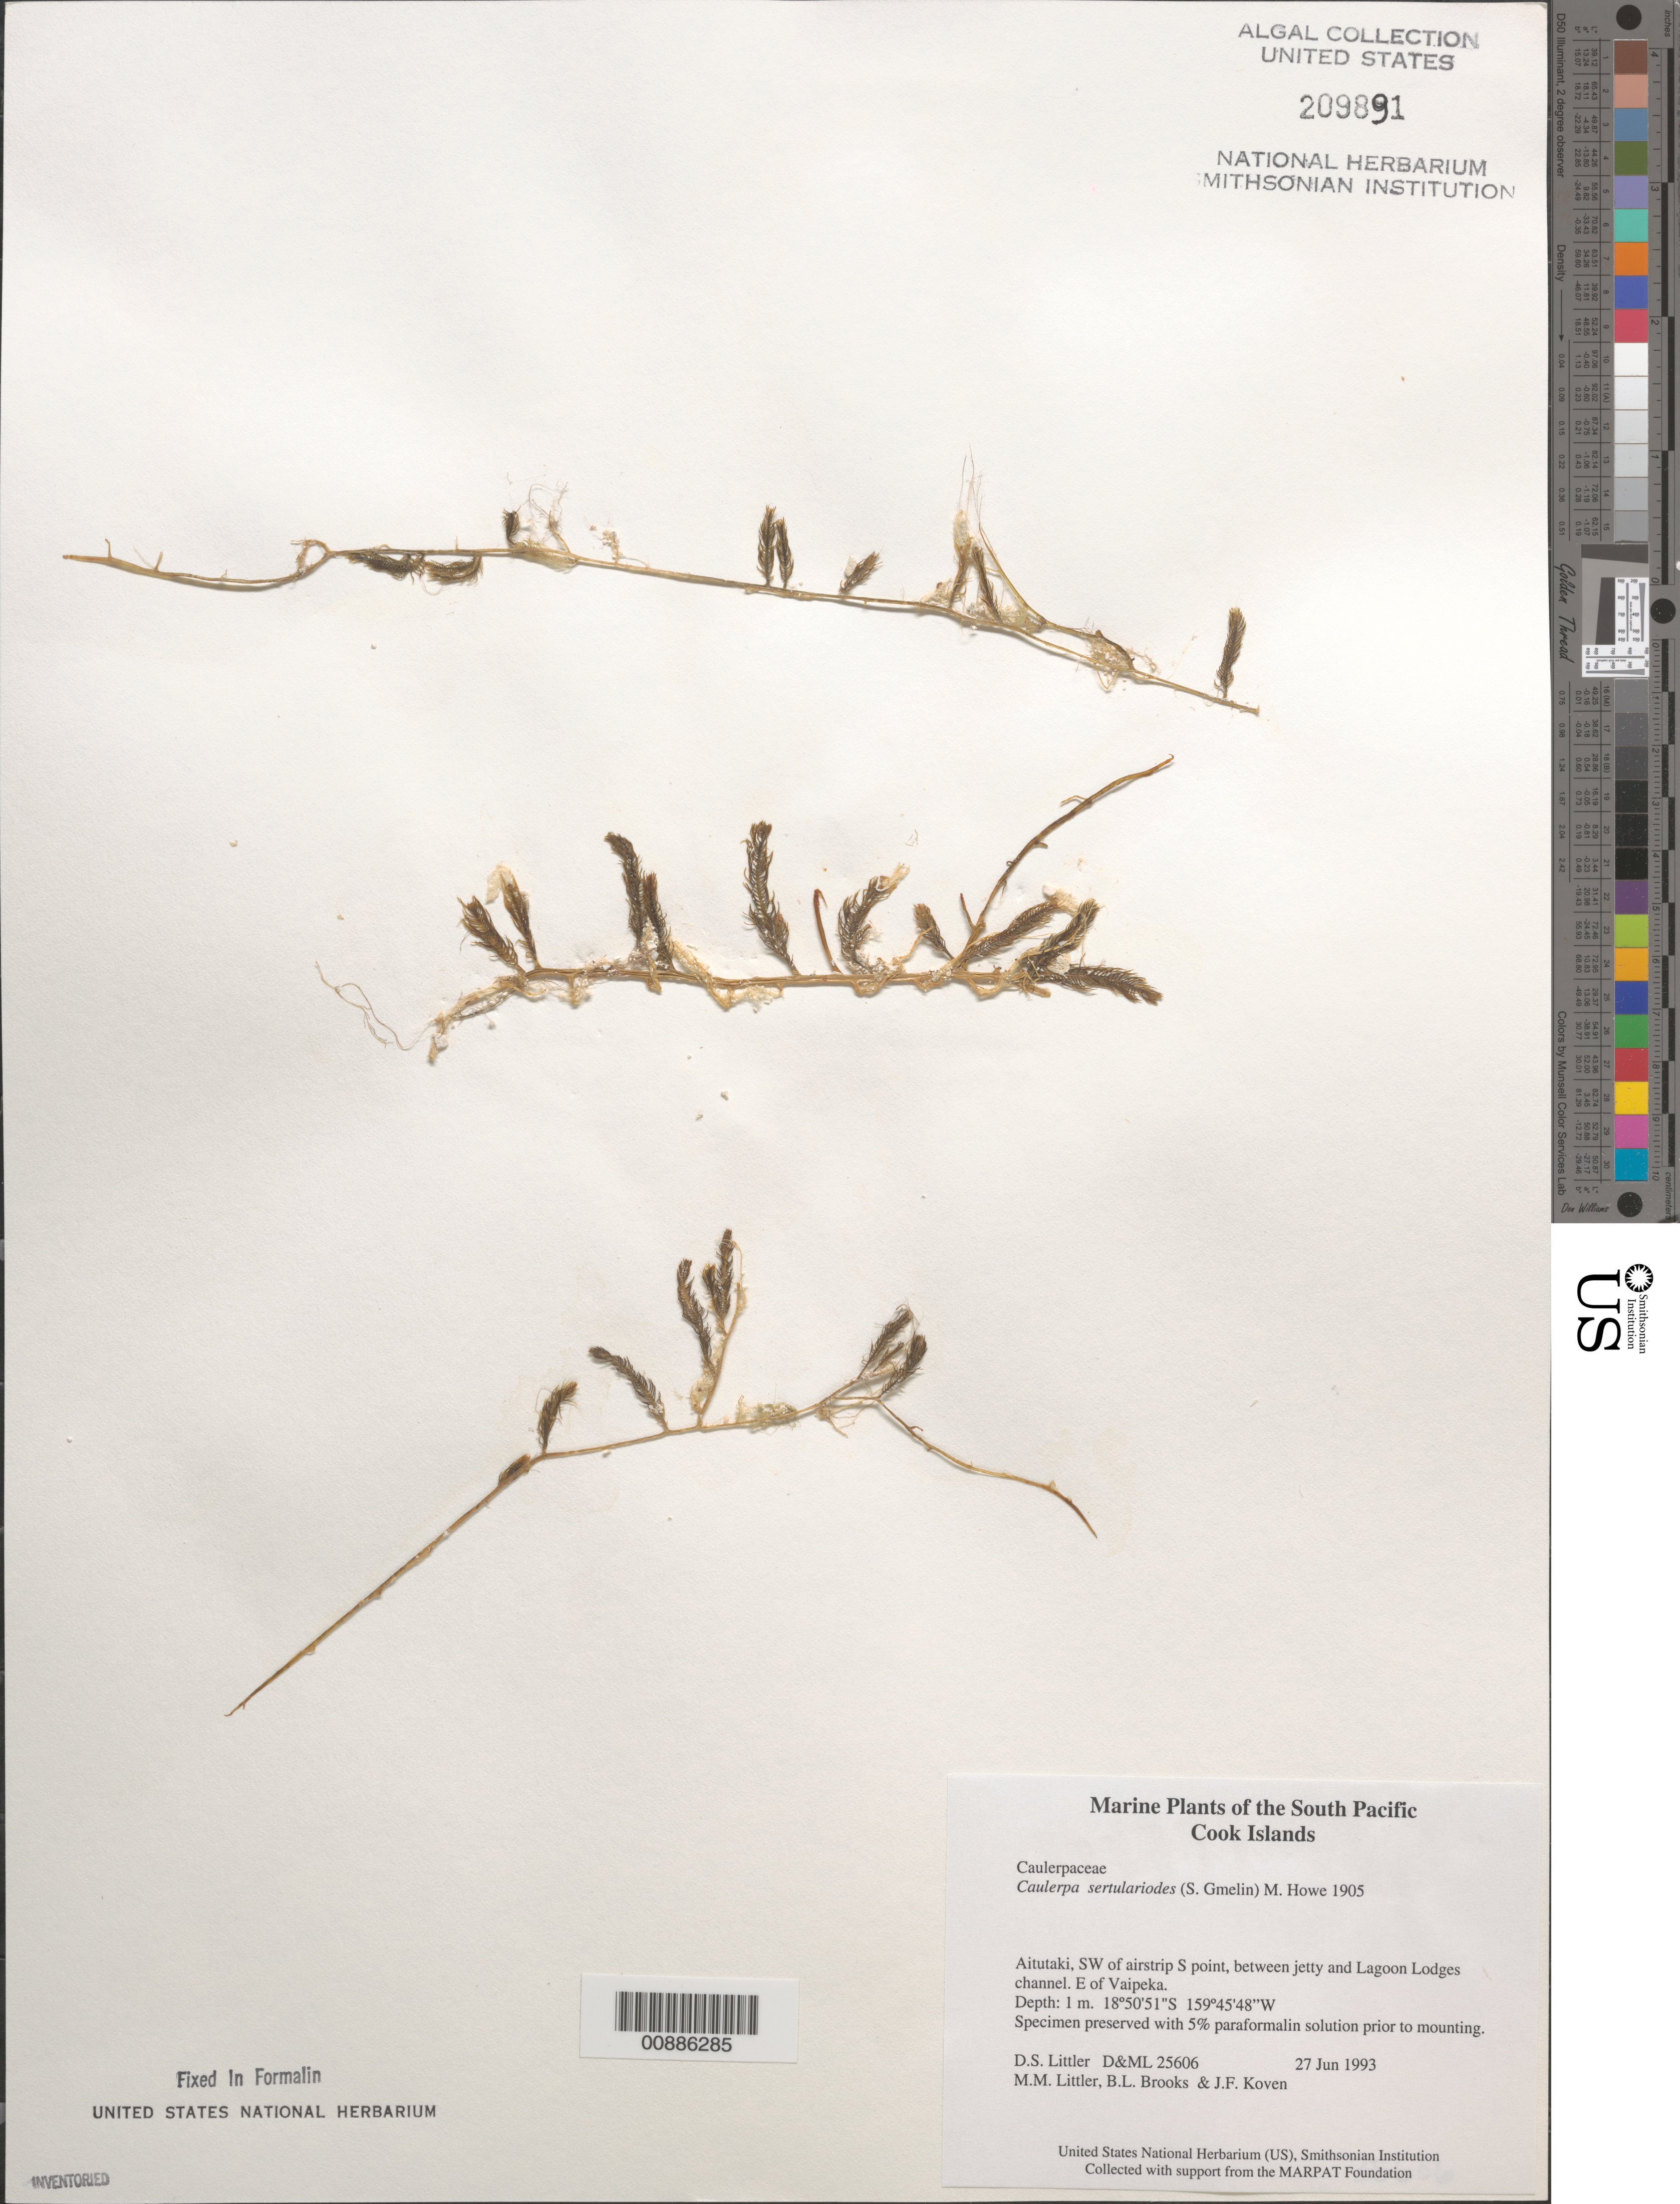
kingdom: Plantae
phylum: Chlorophyta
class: Ulvophyceae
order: Bryopsidales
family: Caulerpaceae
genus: Caulerpa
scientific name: Caulerpa sertularioides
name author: (S.G. Gmel.) M. Howe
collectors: D. S. Littler, M. M. Littler, B. Brooks & J. Koven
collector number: D&ML 25606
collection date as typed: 27 Jun 1993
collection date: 1993-06-27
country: Cook Islands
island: Aitutaki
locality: Southwest of airstrip south point, between jetty and Lagoon Lodges channel, east of Vaipeka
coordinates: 18 50'51"S, 159 45'48"W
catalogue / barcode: US 209891